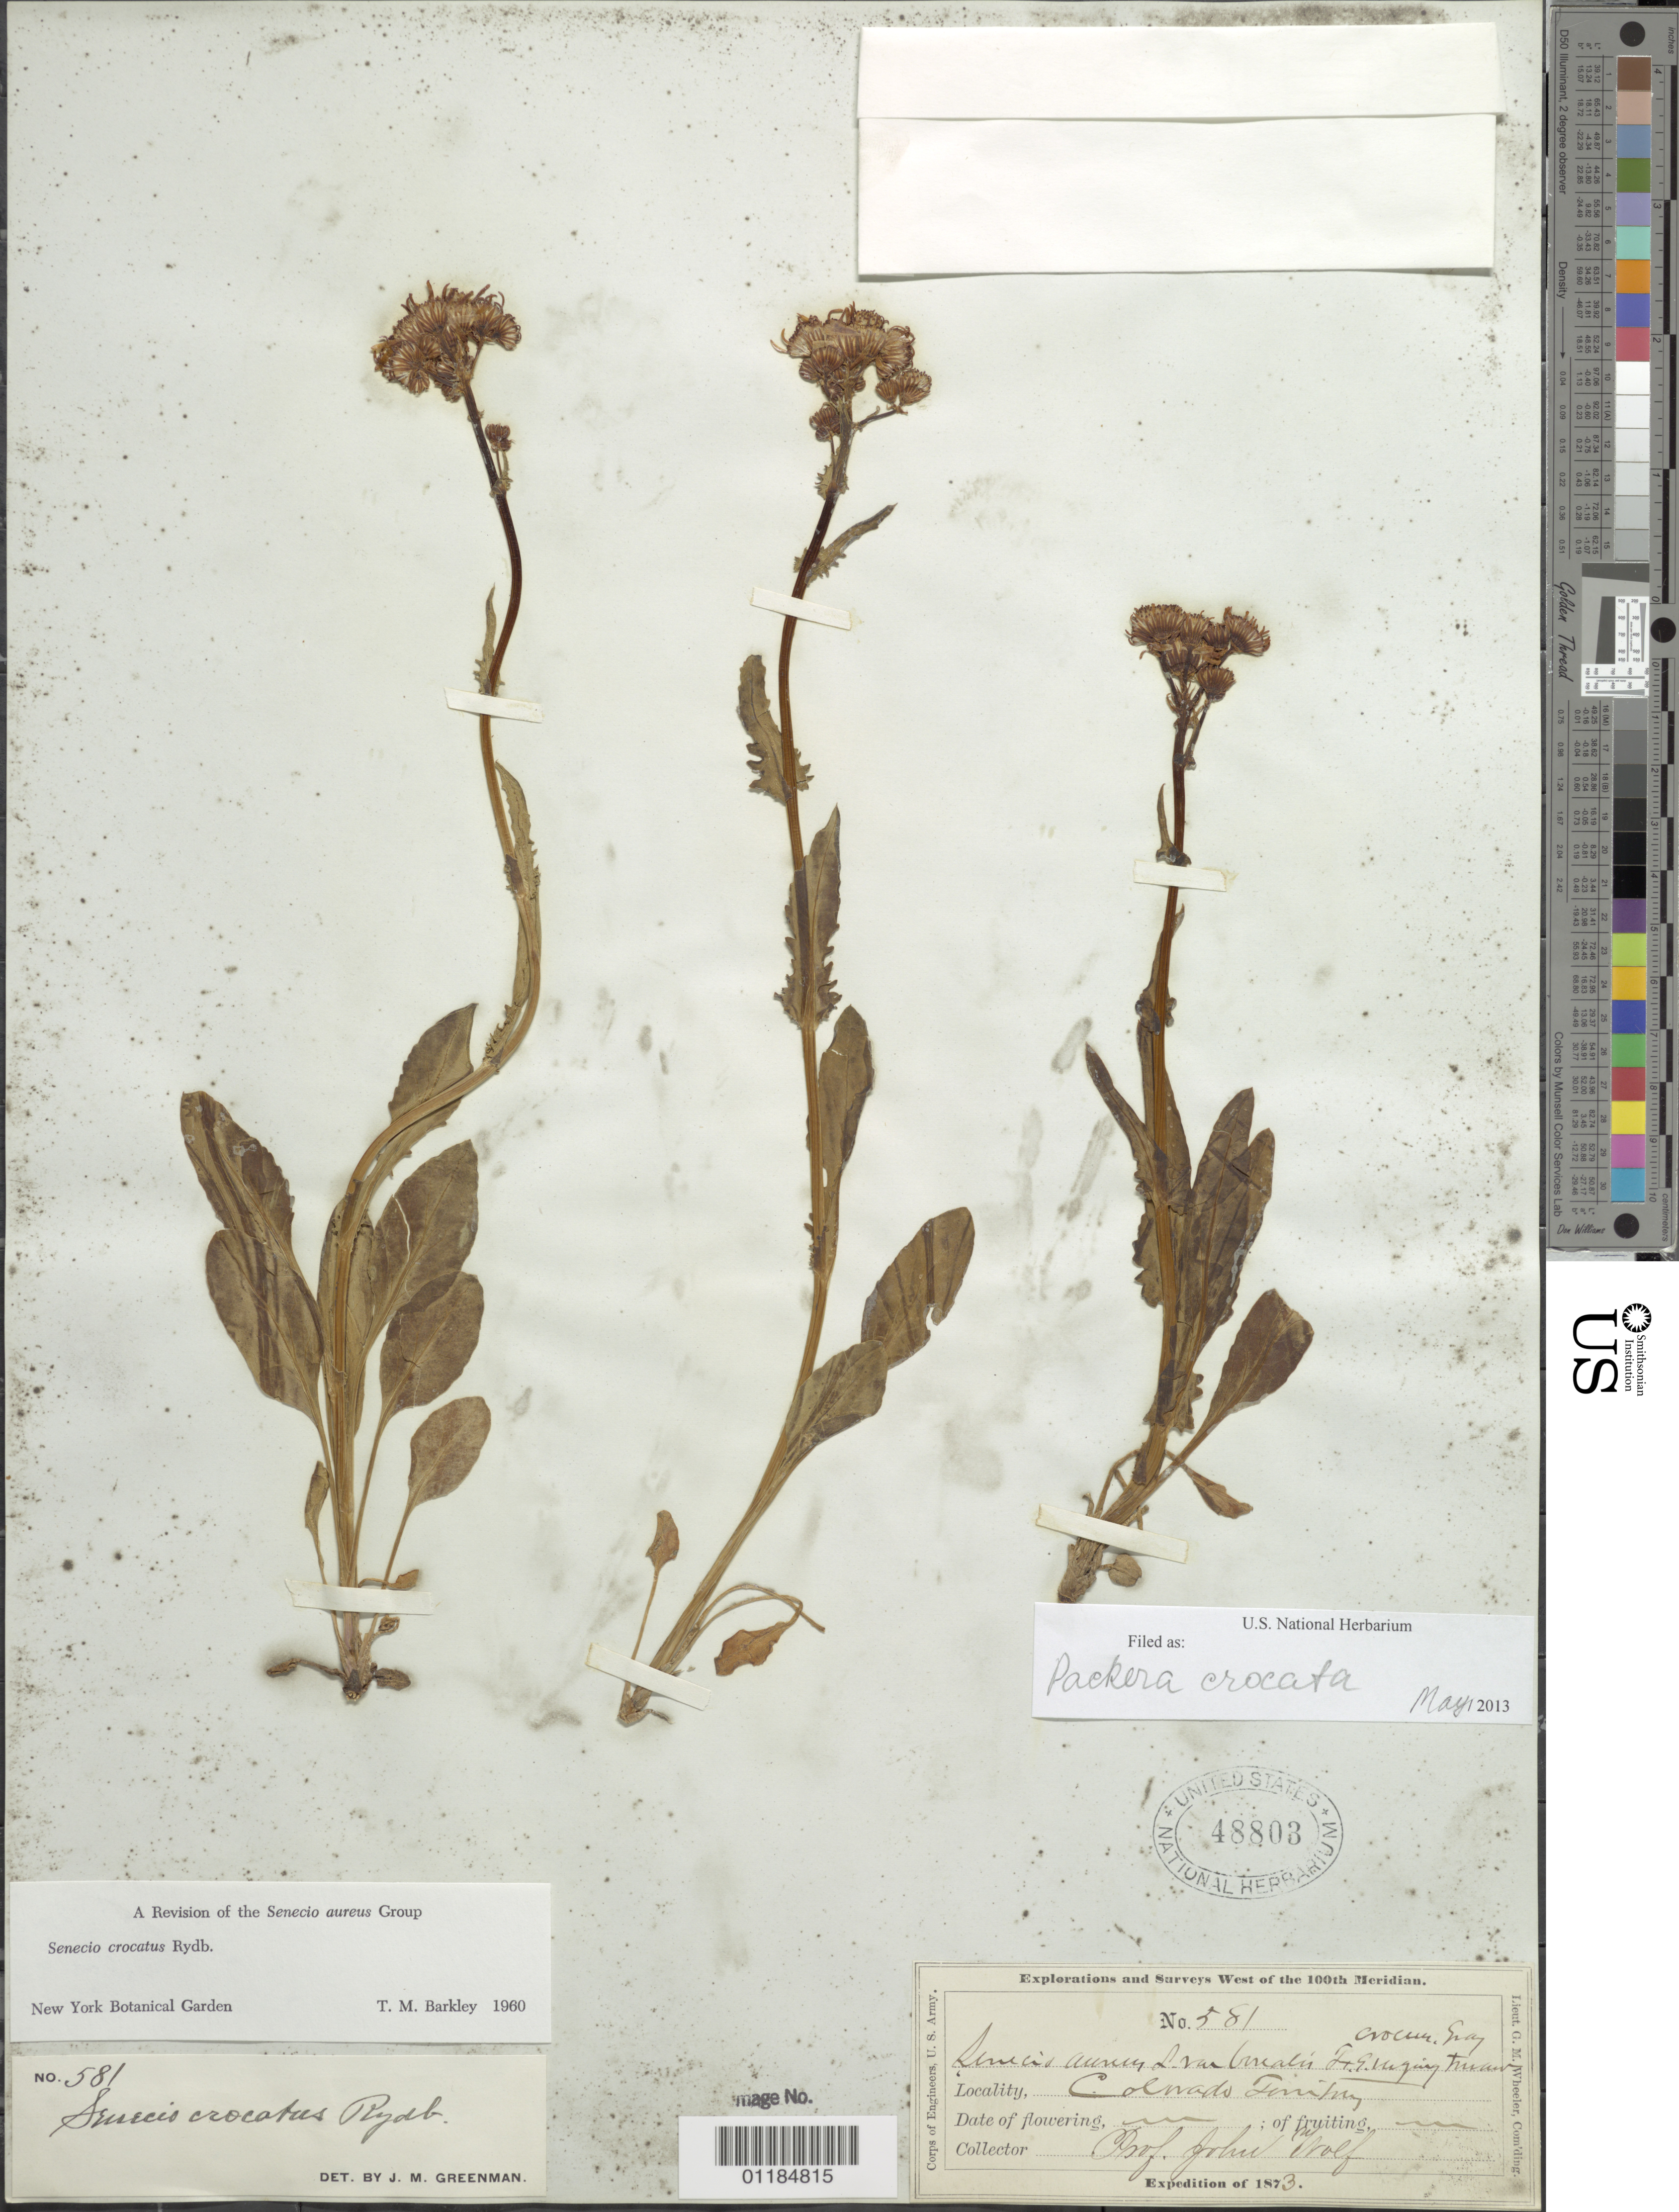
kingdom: Plantae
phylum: Tracheophyta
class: Magnoliopsida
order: Asterales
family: Asteraceae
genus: Packera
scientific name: Packera crocata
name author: (Rydb.) W.A. Weber & Á. Löve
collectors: J. Wolf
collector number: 581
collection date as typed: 1873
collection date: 1873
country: United States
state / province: Colorado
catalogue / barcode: US 48803